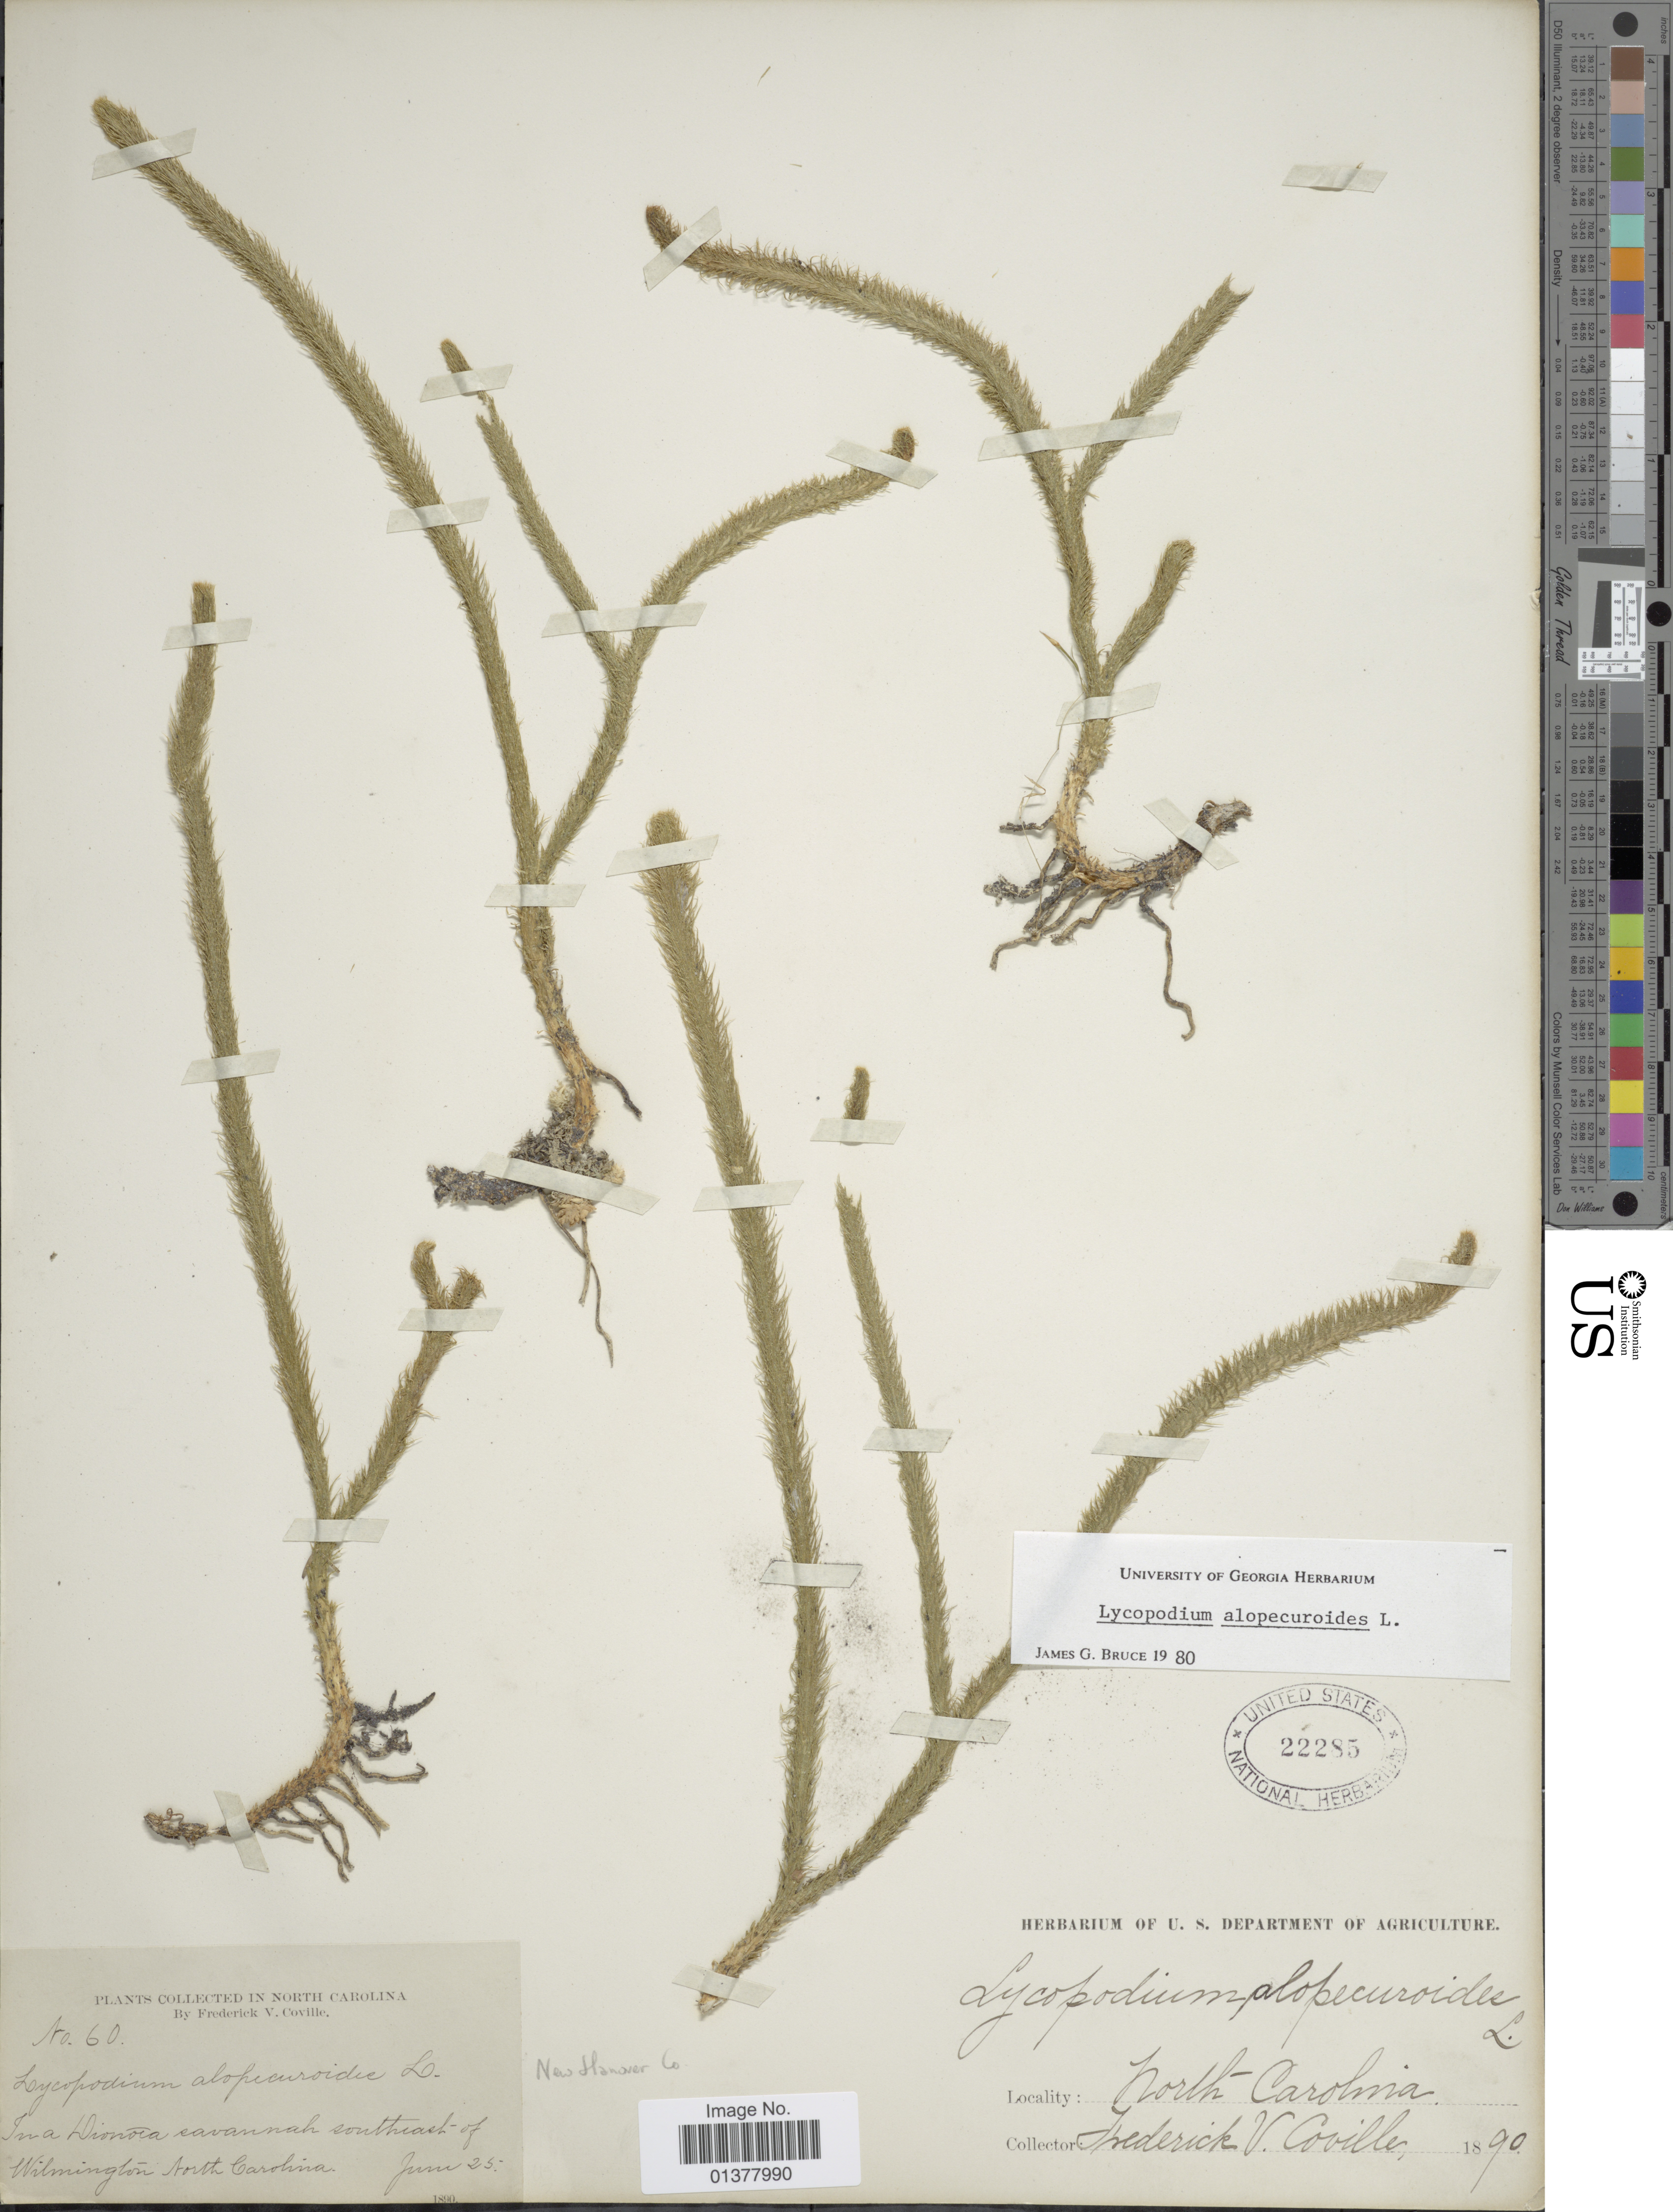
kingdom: Plantae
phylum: Tracheophyta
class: Lycopodiopsida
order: Lycopodiales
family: Lycopodiaceae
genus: Lycopodiella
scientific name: Lycopodiella alopecuroides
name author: (L.) Cranfill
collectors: F. V. Coville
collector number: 60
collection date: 1890-06-25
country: United States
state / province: North Carolina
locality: In a Dionoca savannah southeast of Wilmington North Carolina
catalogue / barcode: US 22285